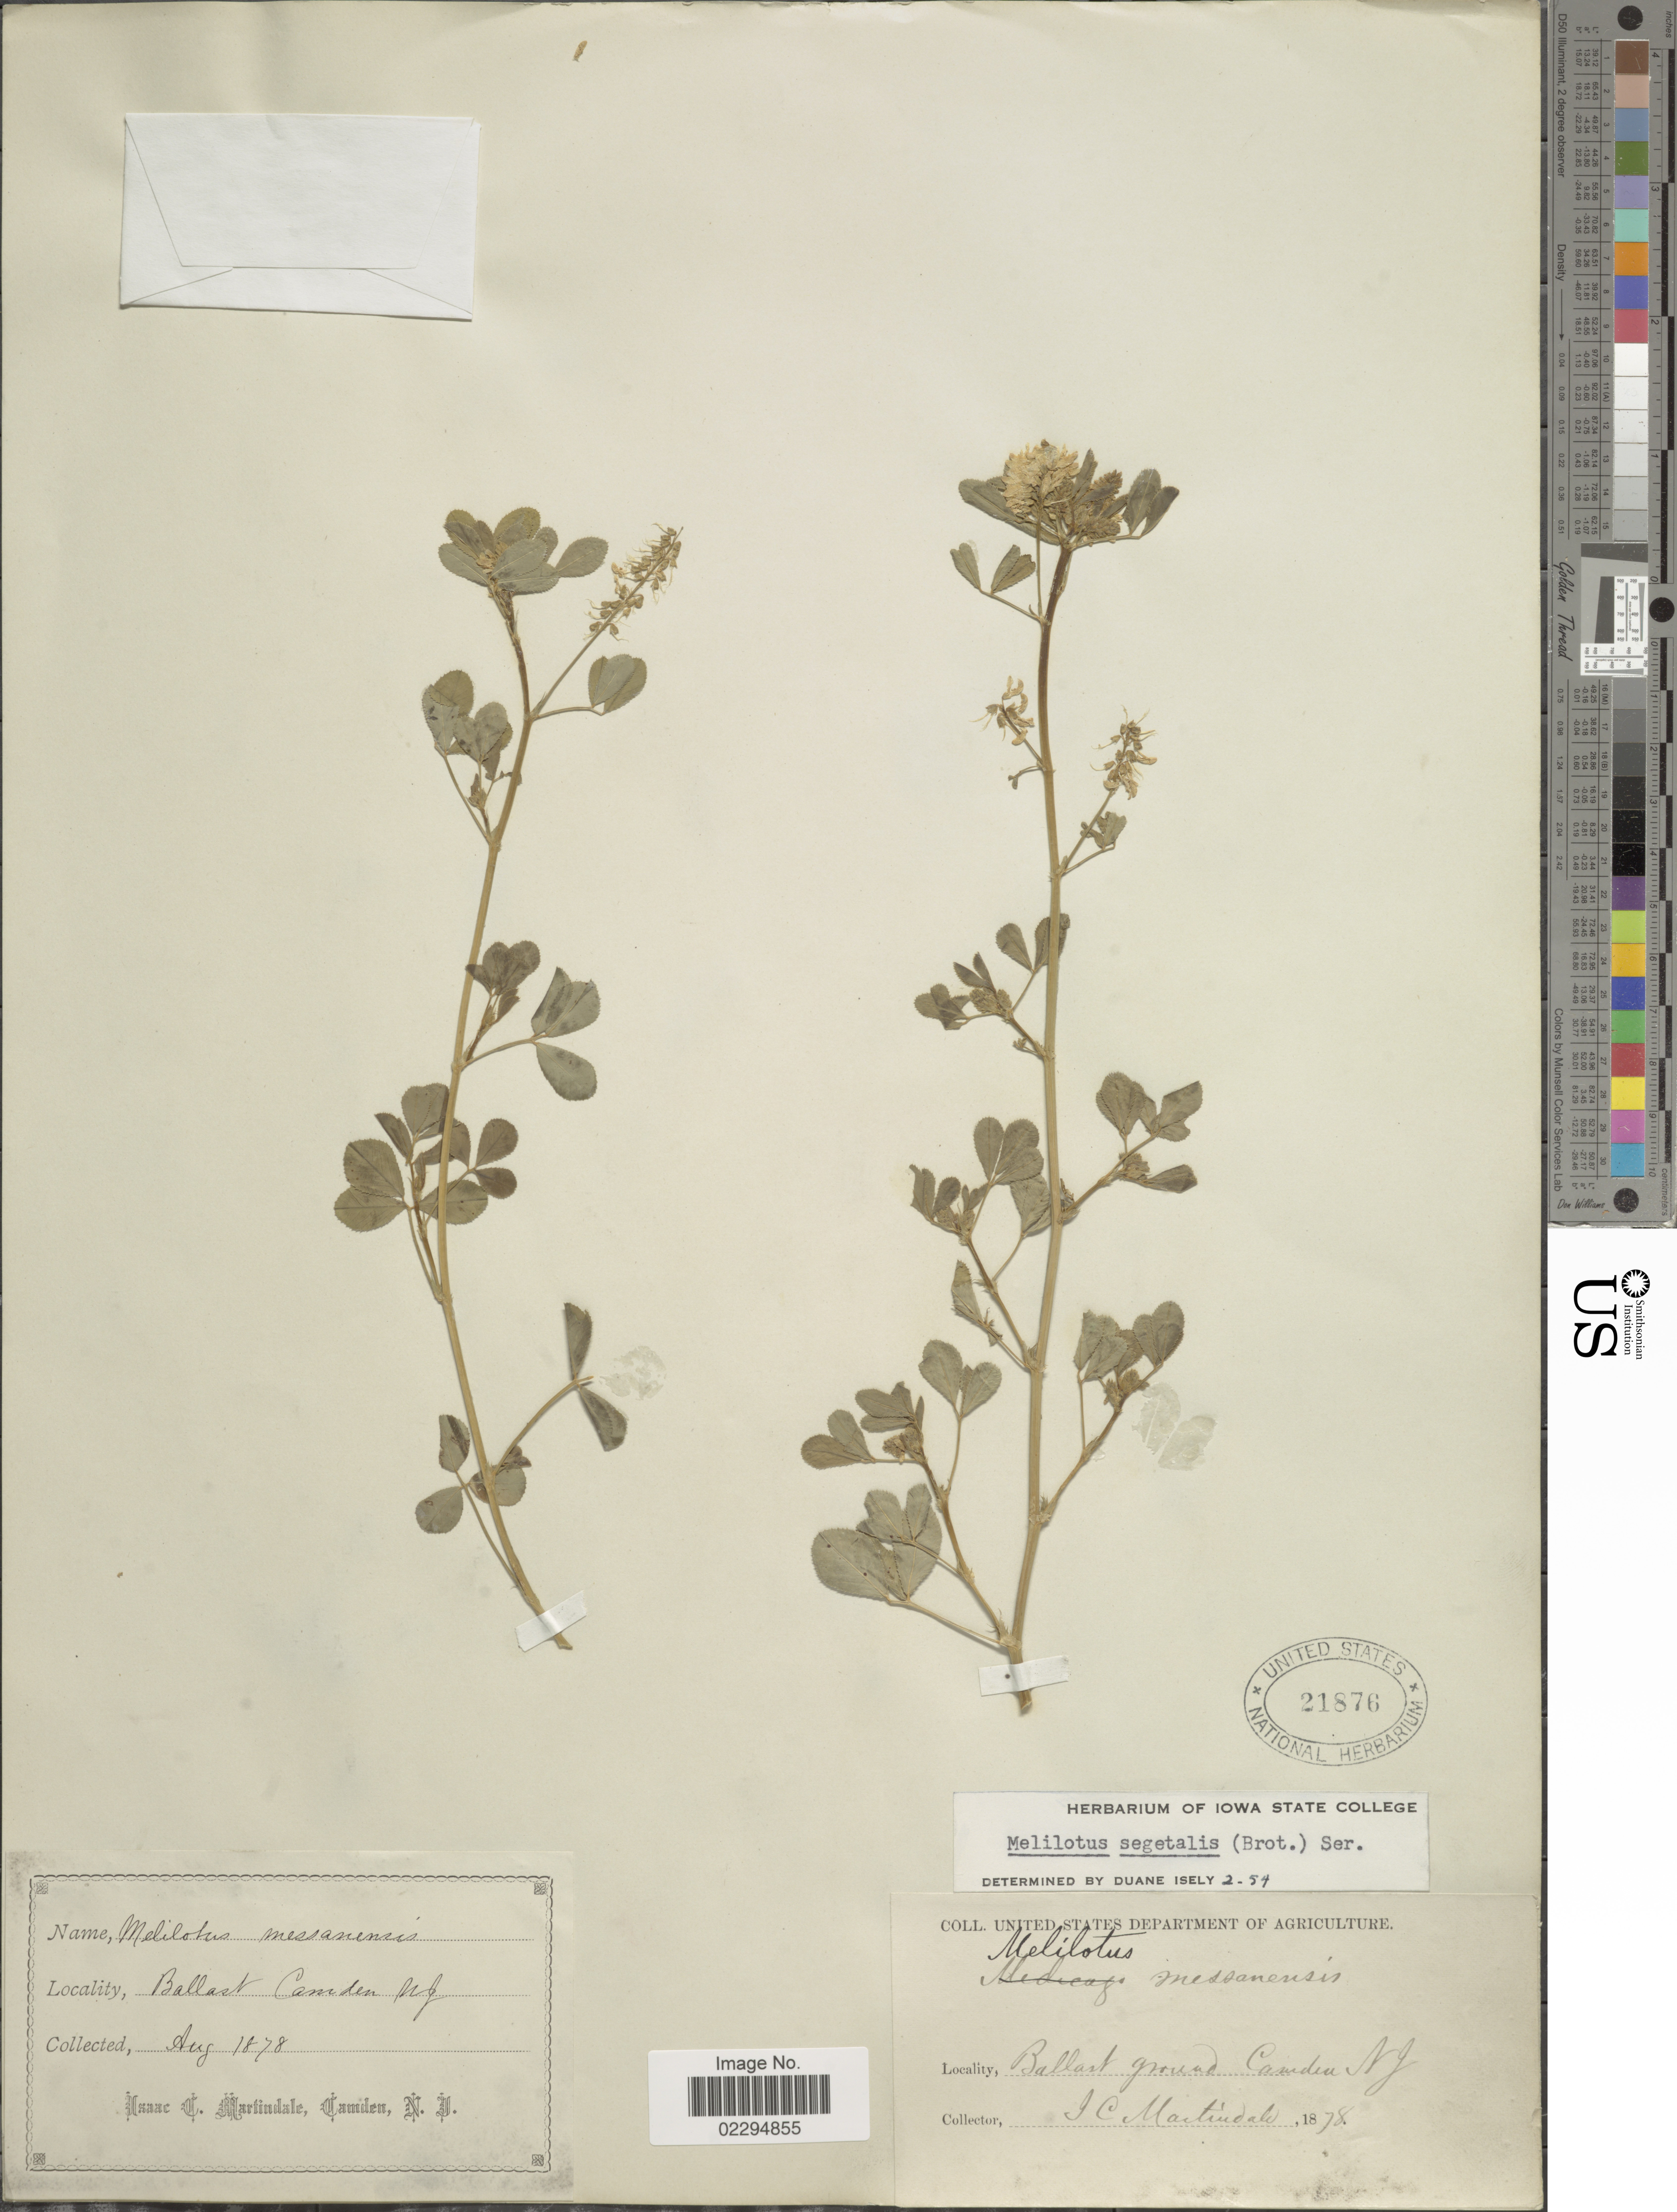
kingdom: Plantae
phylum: Tracheophyta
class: Magnoliopsida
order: Fabales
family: Fabaceae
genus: Melilotus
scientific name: Melilotus segetalis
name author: Ser.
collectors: I. C. Martindale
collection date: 1878-08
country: United States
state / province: New Jersey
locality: Ballast Camden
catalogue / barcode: US 21876